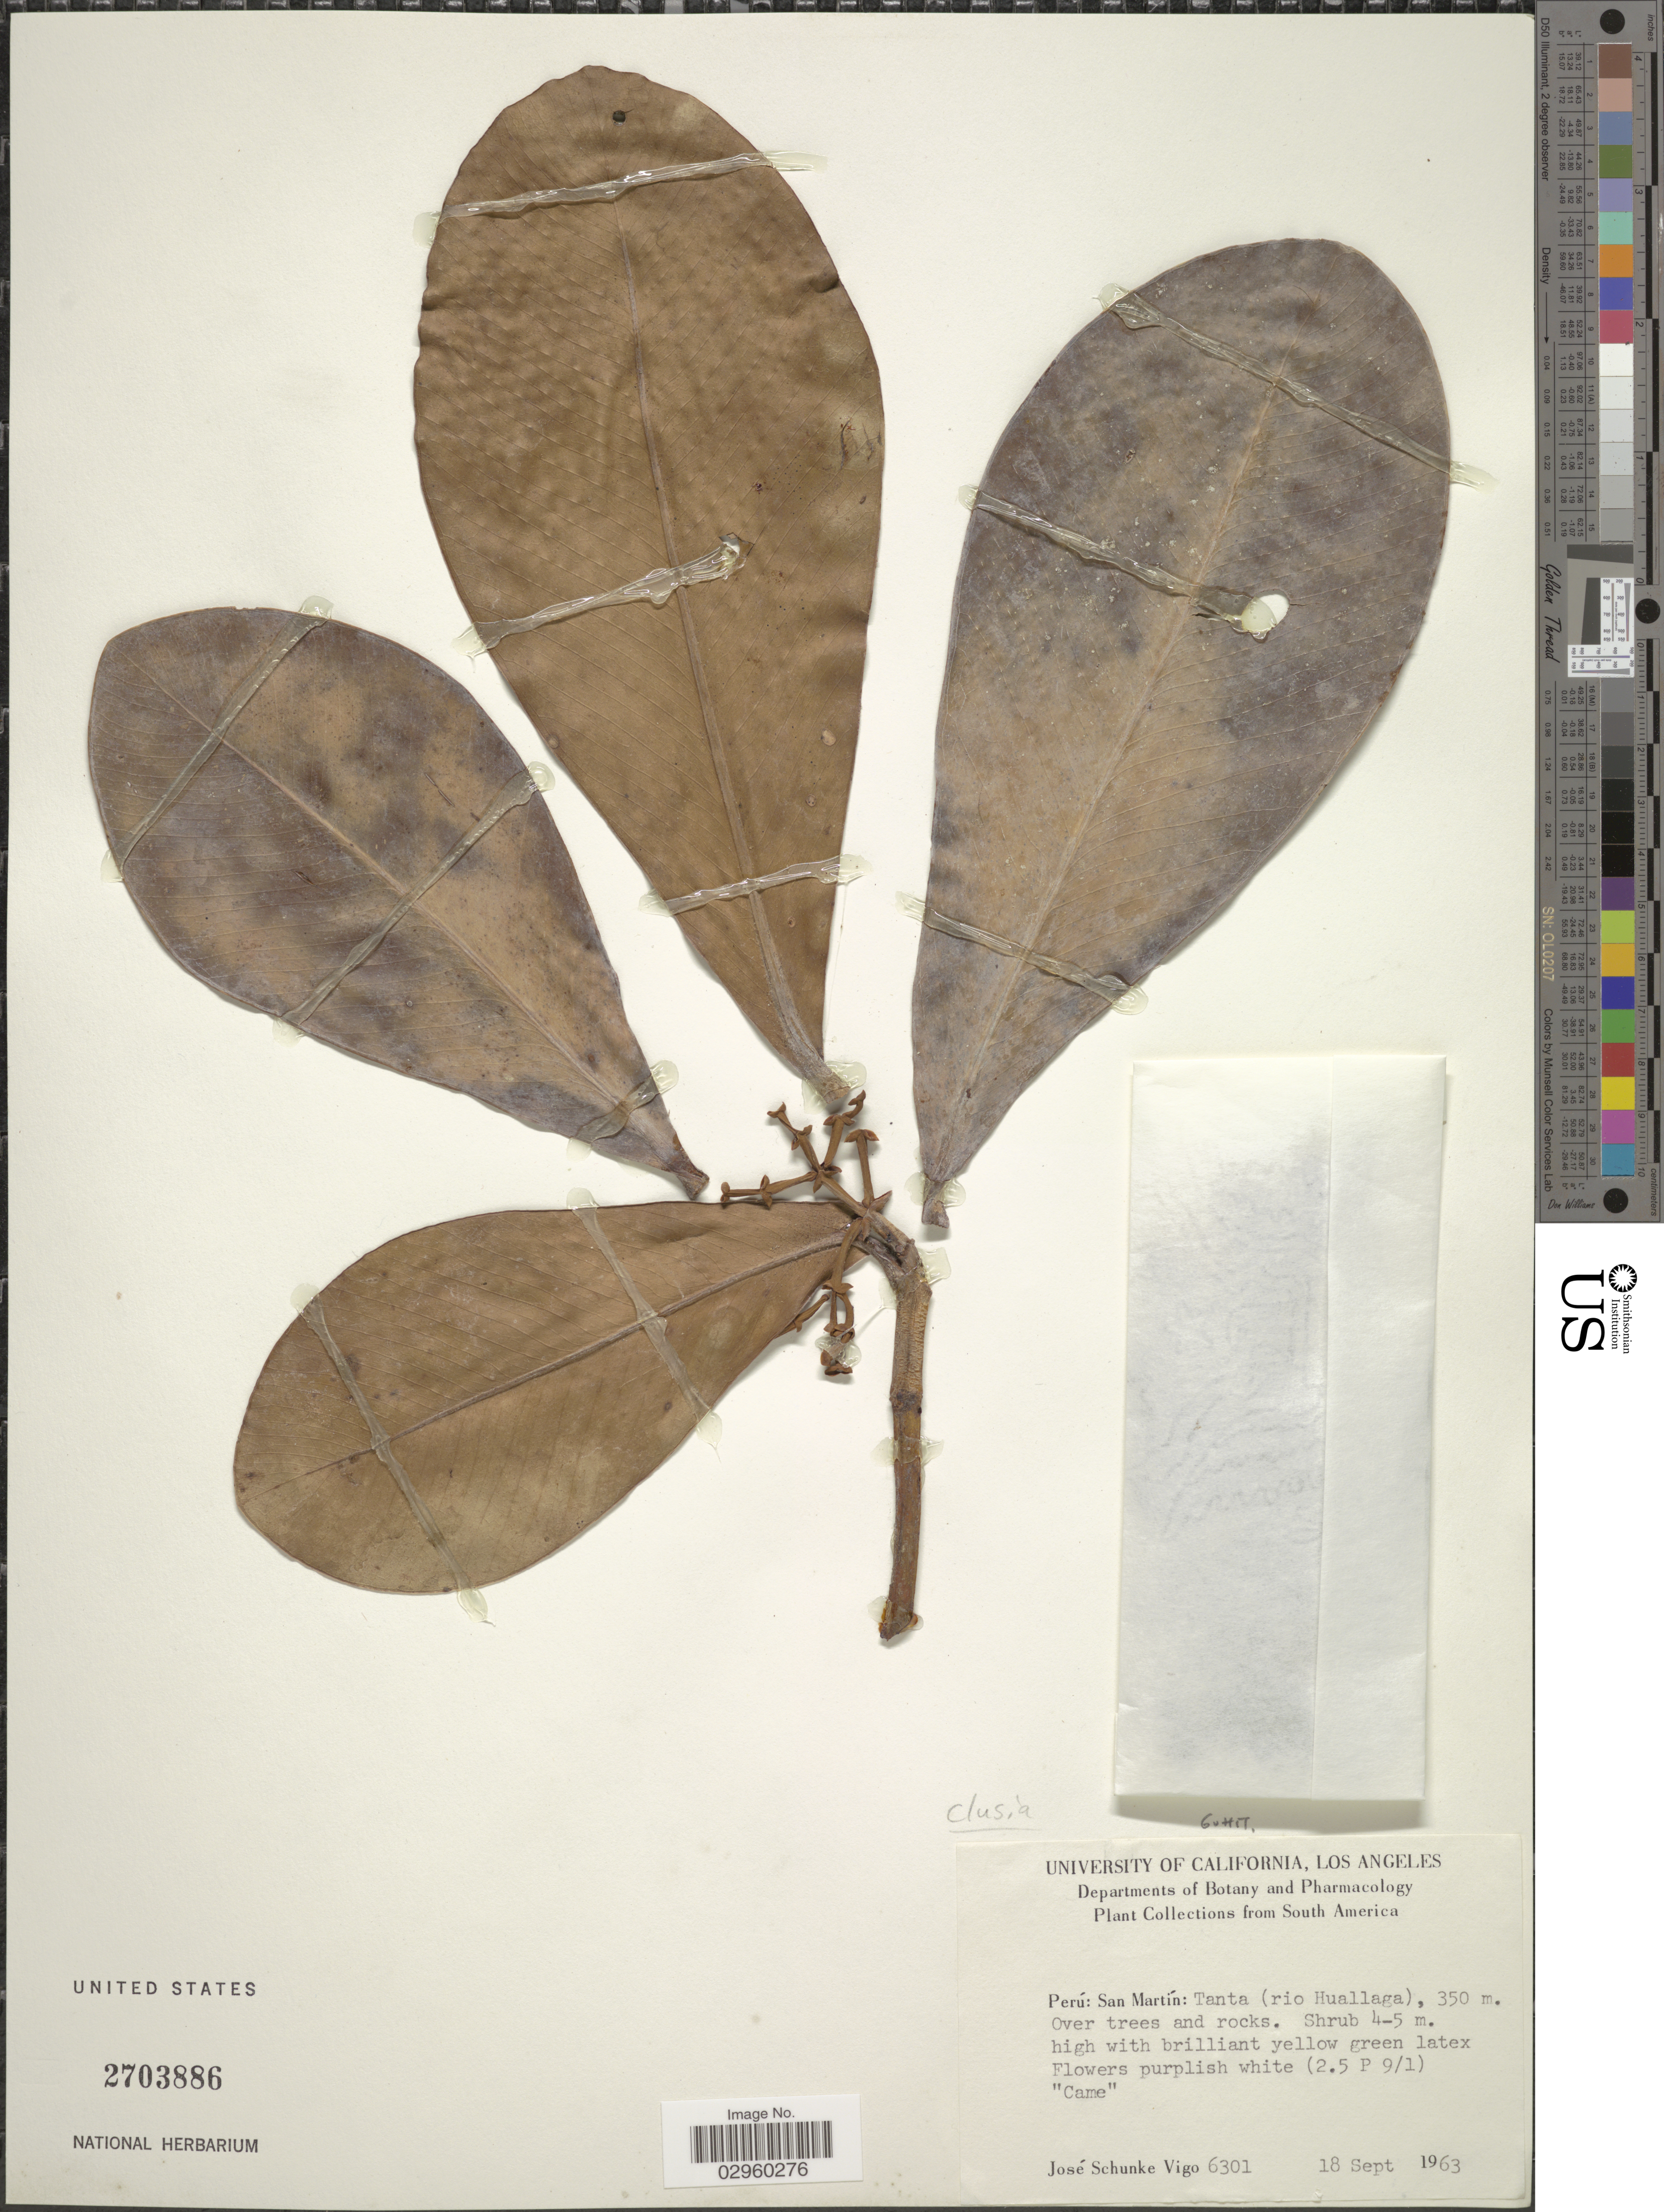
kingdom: Plantae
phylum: Tracheophyta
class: Magnoliopsida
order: Malpighiales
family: Clusiaceae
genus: Clusia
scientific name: Clusia sp.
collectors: J. Schunke Vigo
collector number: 6301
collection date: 1962-09-18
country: Peru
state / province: San Martín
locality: Tanta (rio Huallaga).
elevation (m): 350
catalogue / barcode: US 2703886